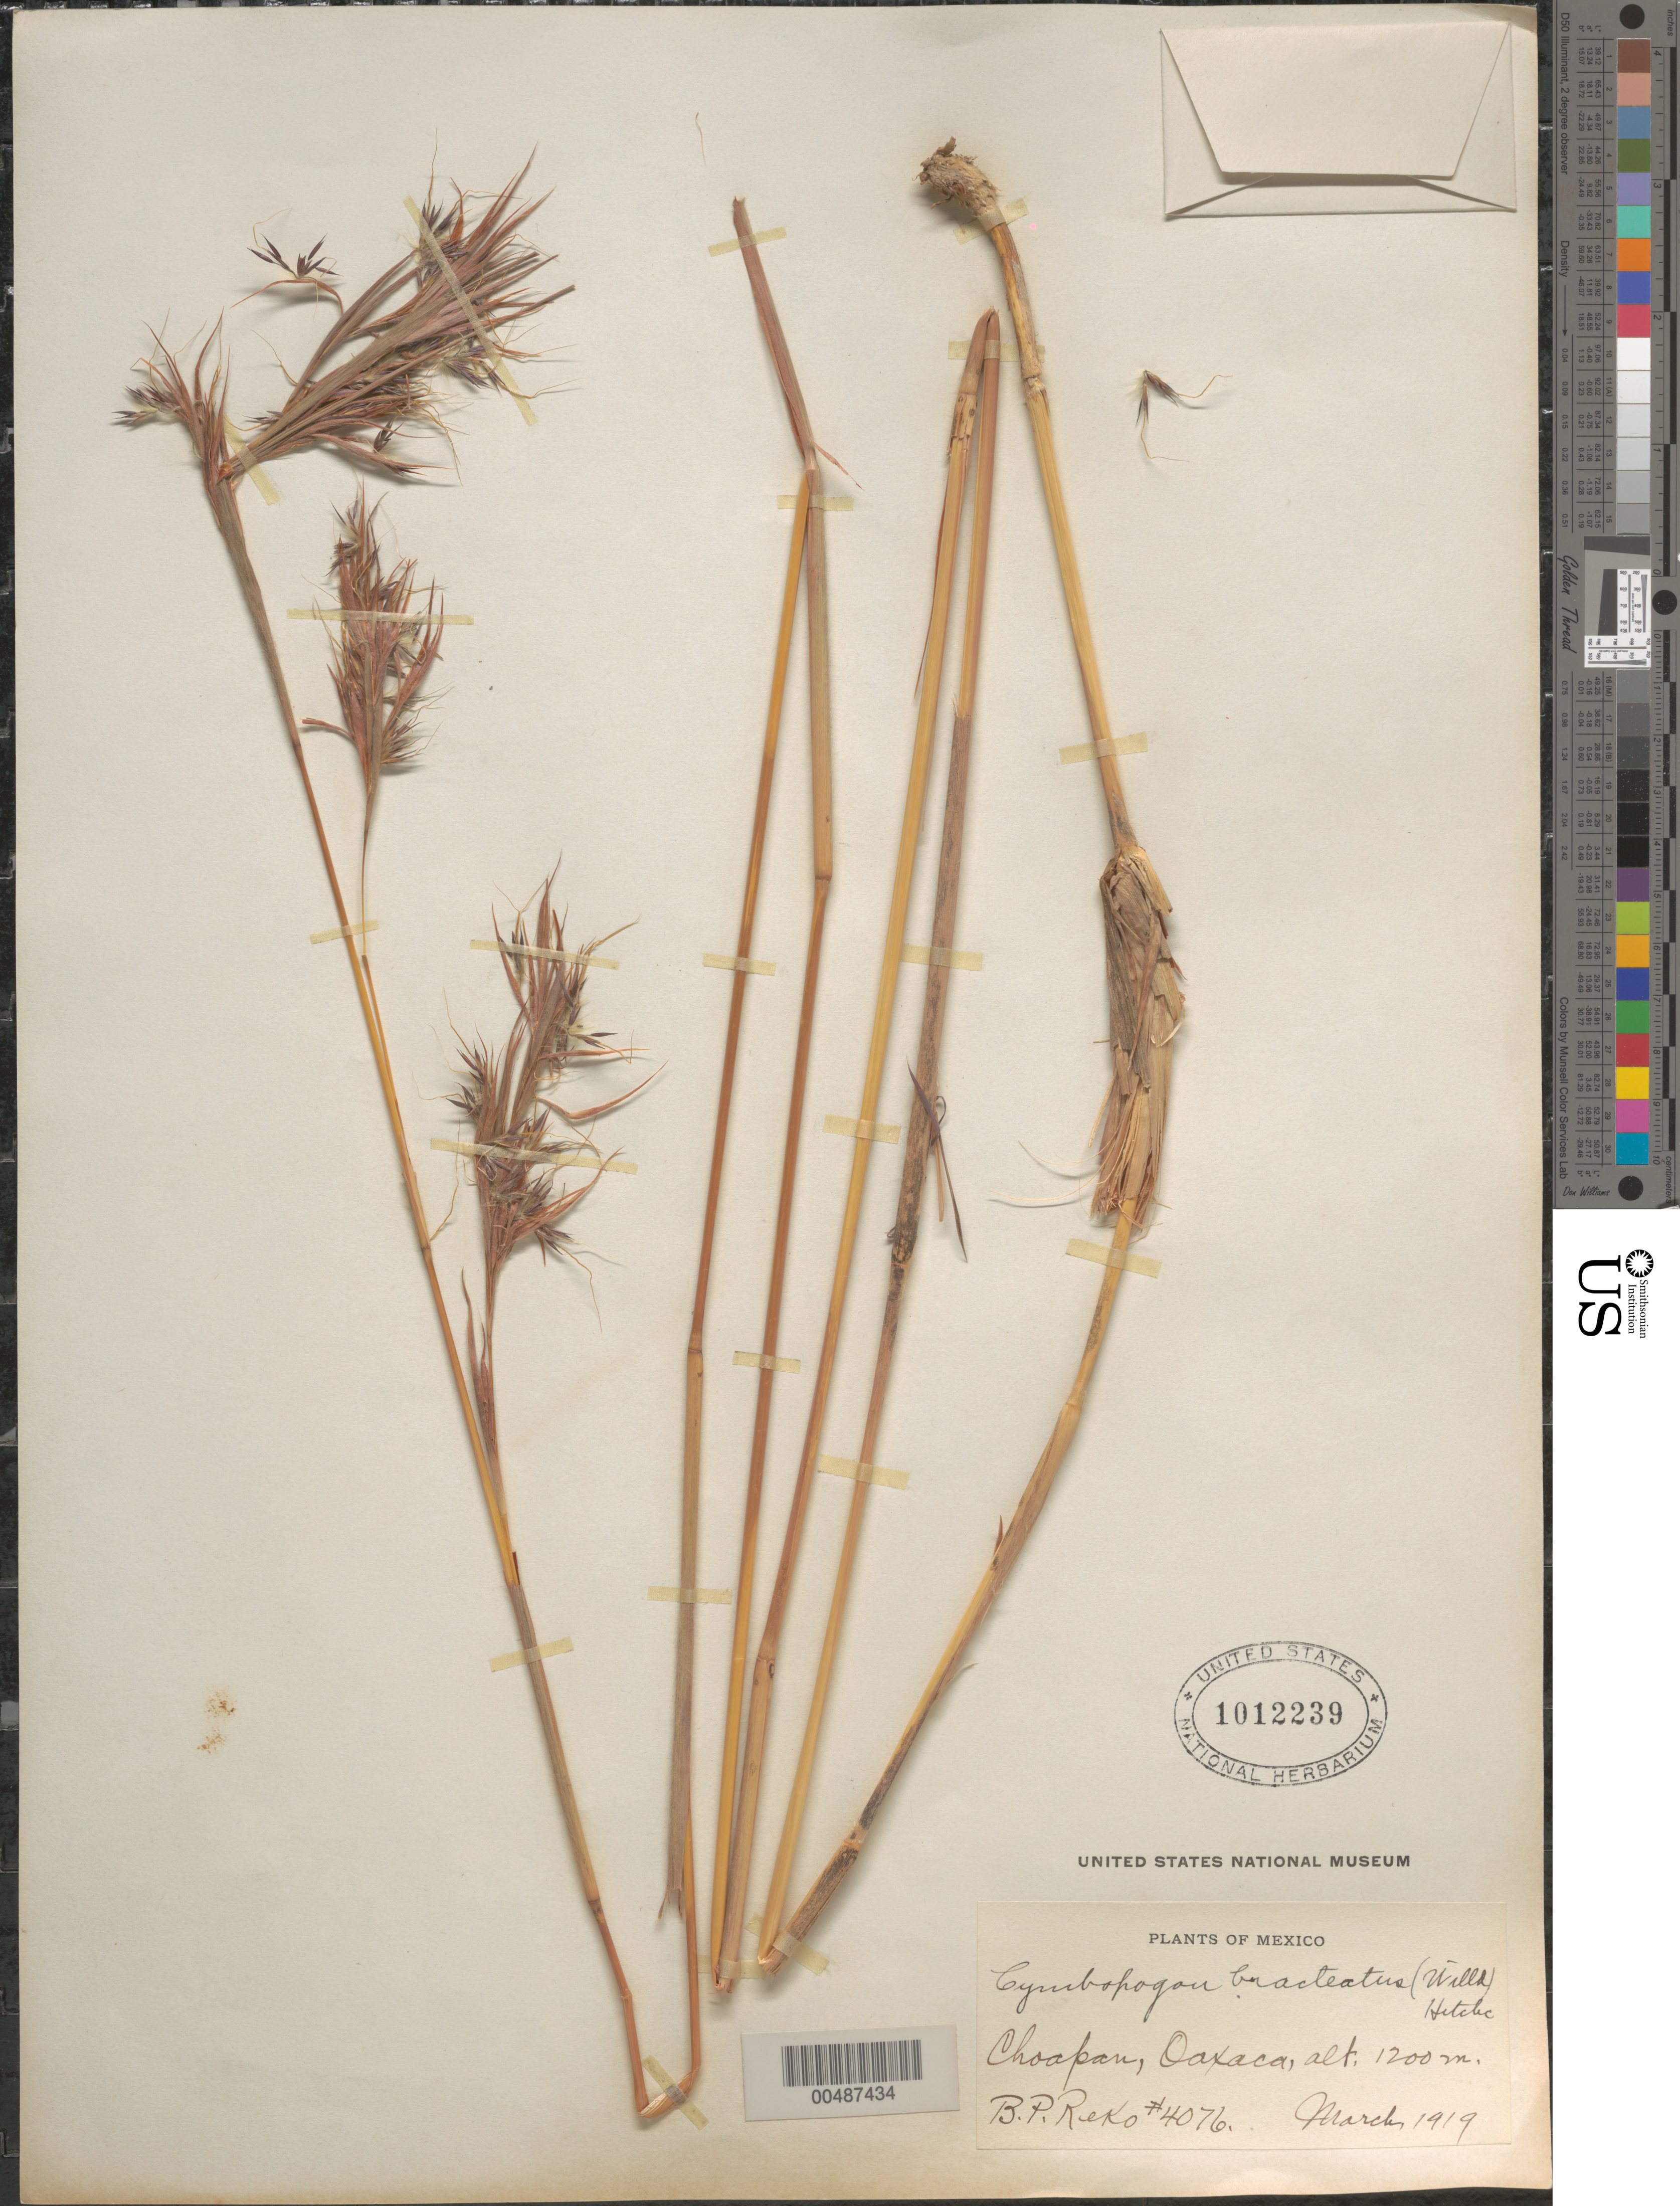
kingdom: Plantae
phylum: Tracheophyta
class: Liliopsida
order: Poales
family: Poaceae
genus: Hyparrhenia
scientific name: Hyparrhenia bracteata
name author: (Humb. & Bonpl.) Stapf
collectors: B. P. Reko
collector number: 4076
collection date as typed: Mar 1919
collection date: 1919-03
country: Mexico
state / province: Oaxaca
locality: Choapan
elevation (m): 1200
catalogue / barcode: US 1012239